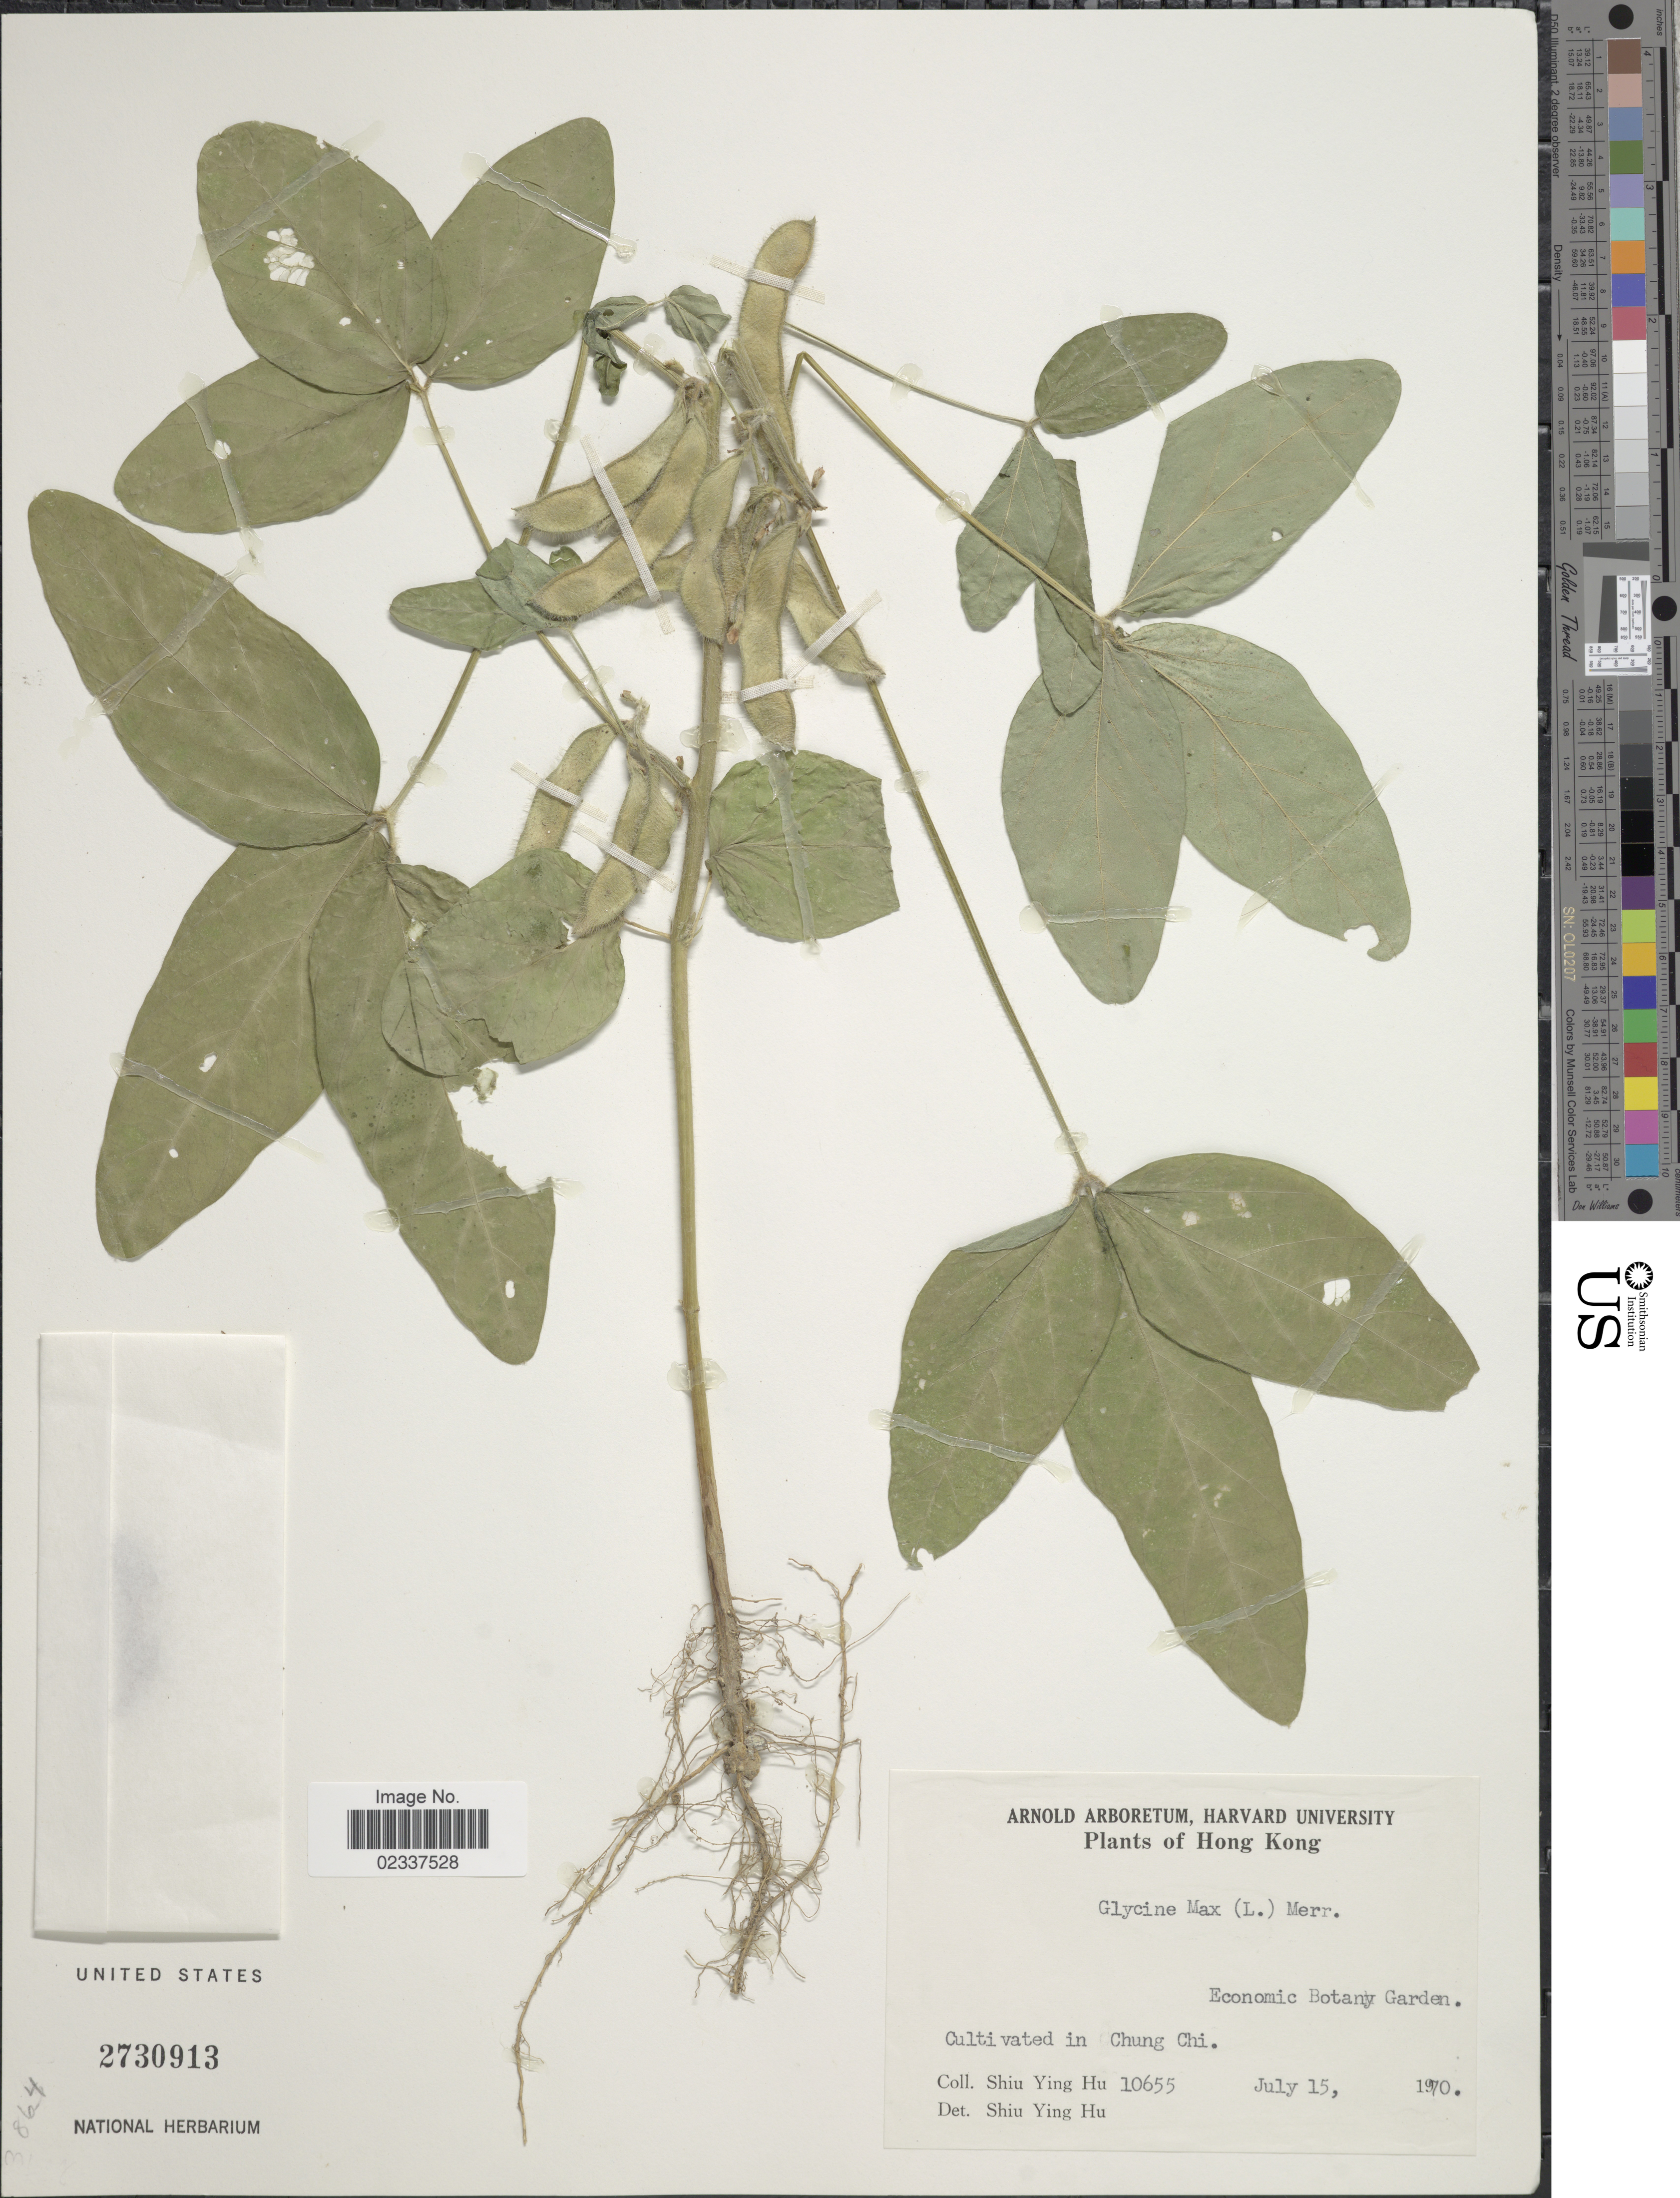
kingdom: Plantae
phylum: Tracheophyta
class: Magnoliopsida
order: Fabales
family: Fabaceae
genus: Glycine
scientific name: Glycine max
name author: (L.) Merr.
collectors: S. Y. Hu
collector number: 10655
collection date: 1970-07-15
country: China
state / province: Hong Kong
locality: Chung Chi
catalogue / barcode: US 2730913